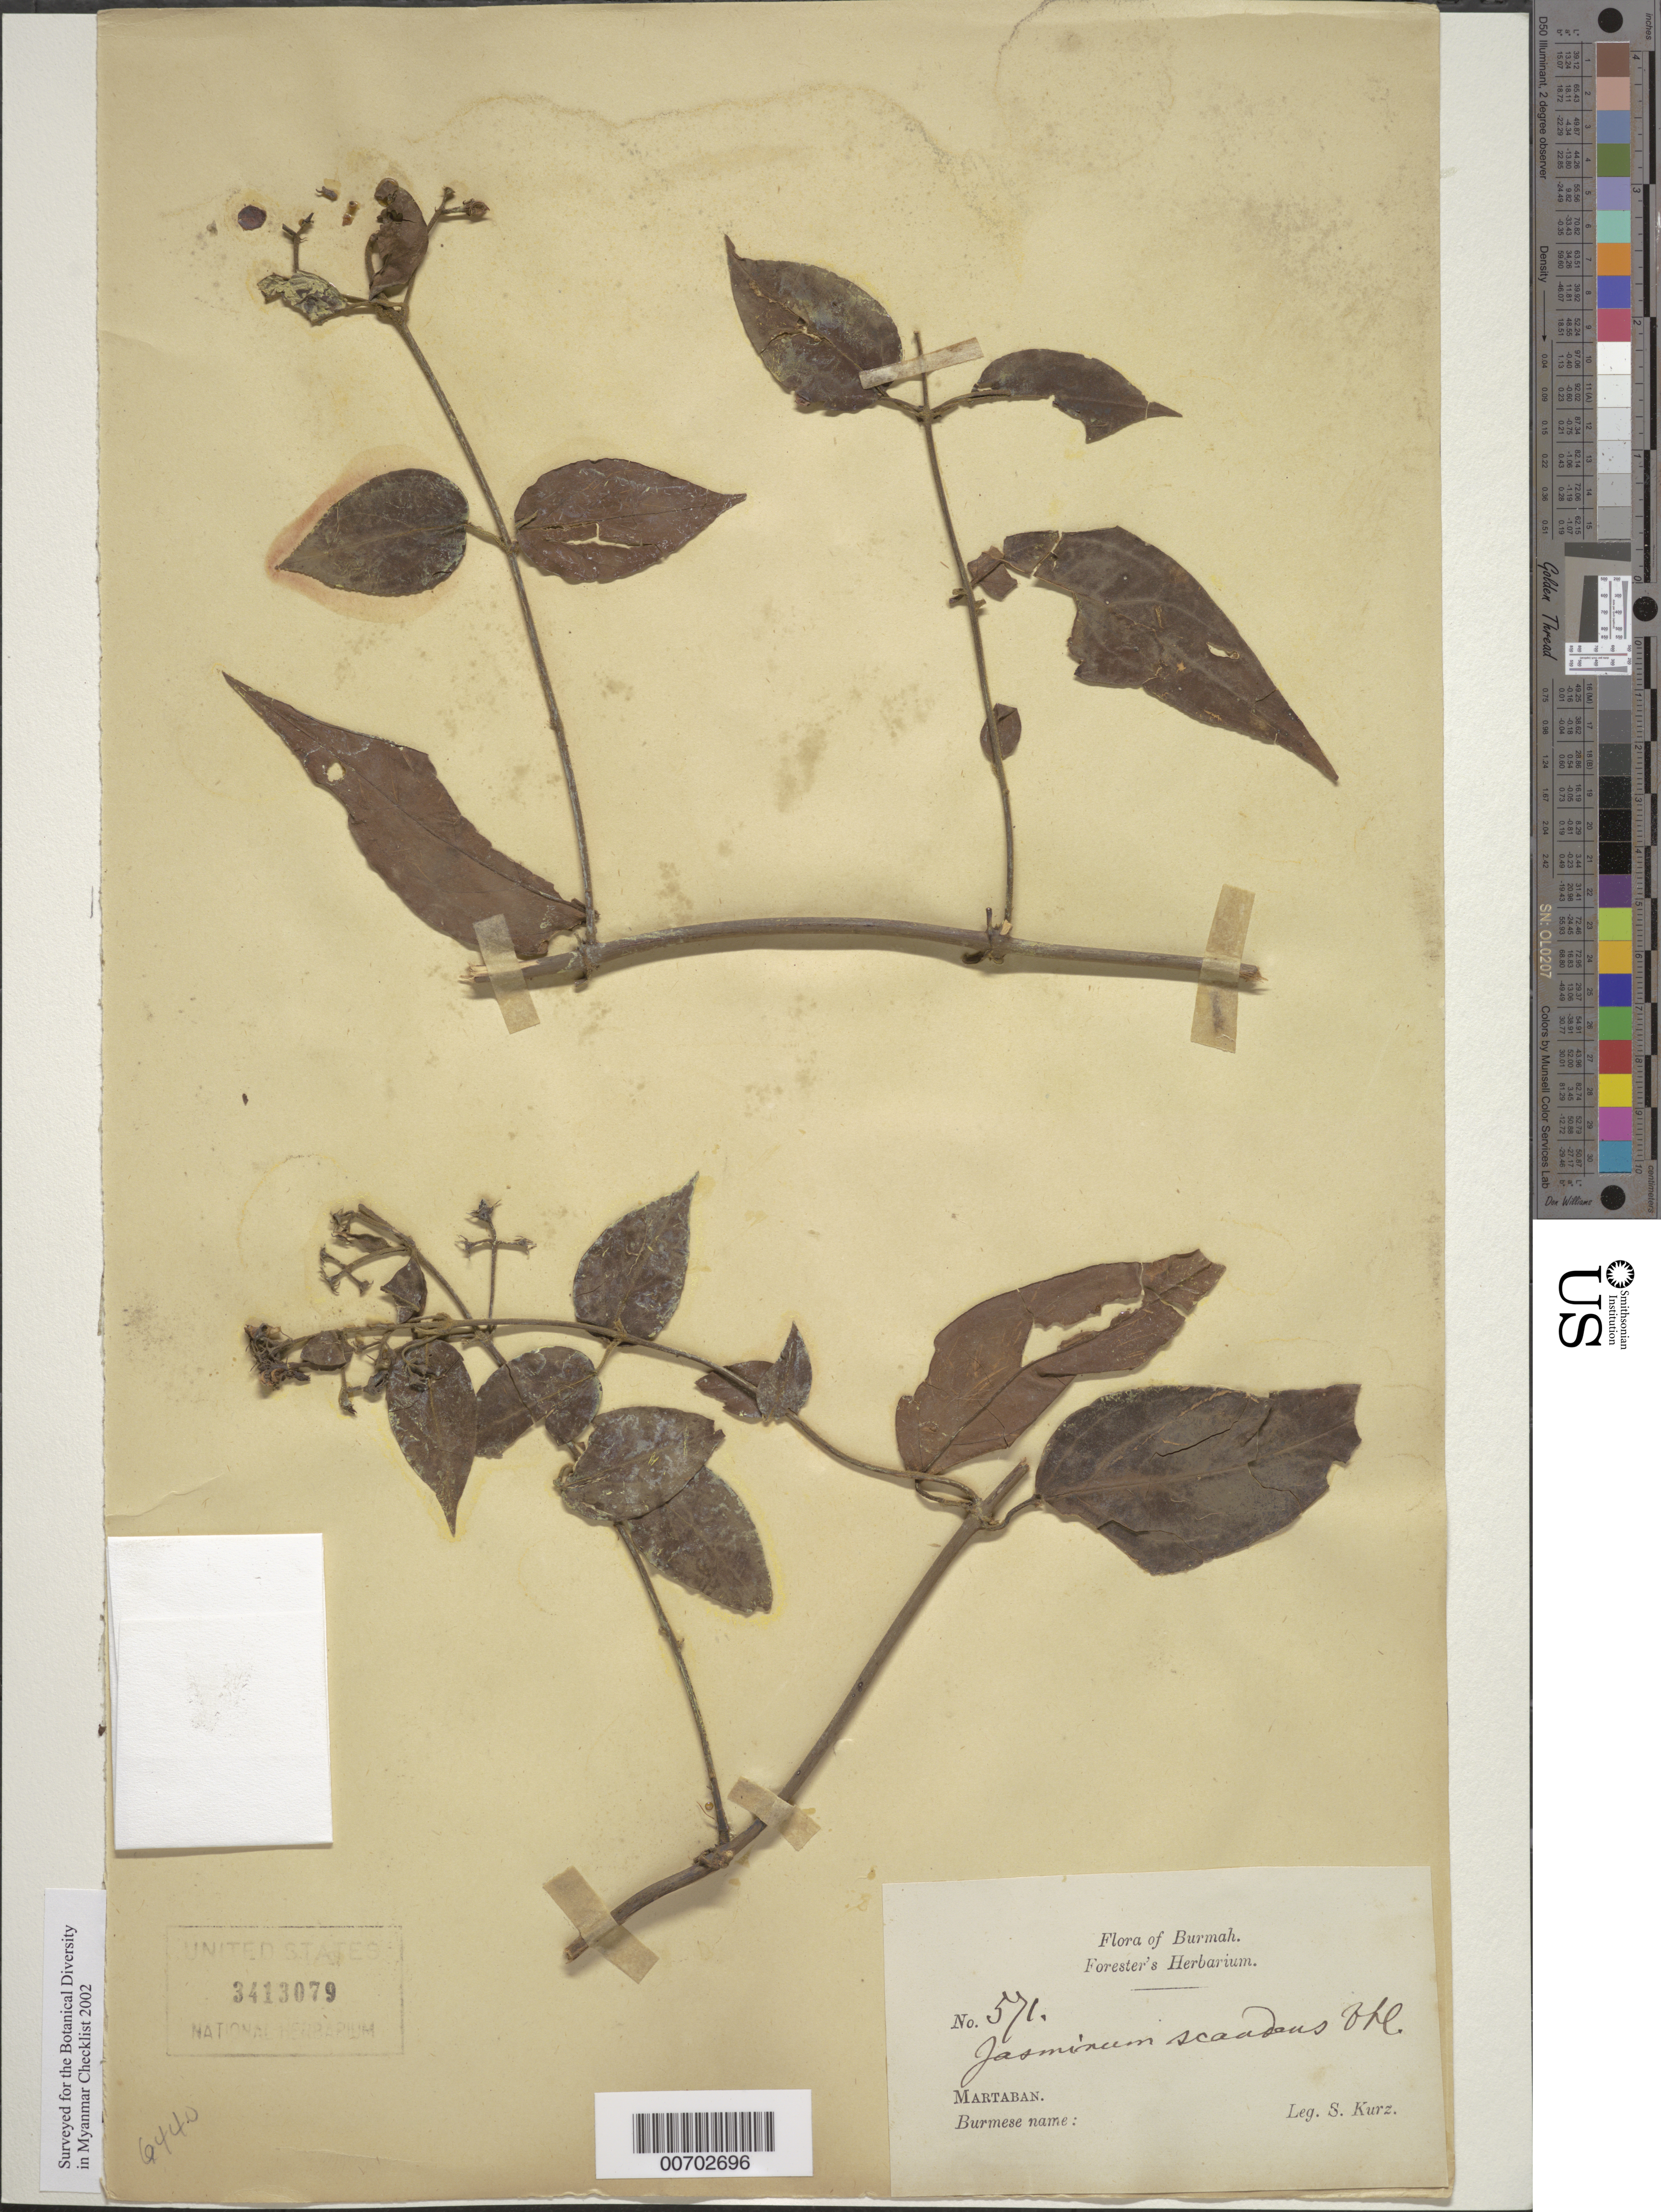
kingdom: Plantae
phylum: Tracheophyta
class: Magnoliopsida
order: Lamiales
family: Oleaceae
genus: Jasminum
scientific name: Jasminum scandens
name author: Vahl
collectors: S. Kurz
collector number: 571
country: Myanmar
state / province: Mon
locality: Martaban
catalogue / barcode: US 3413079